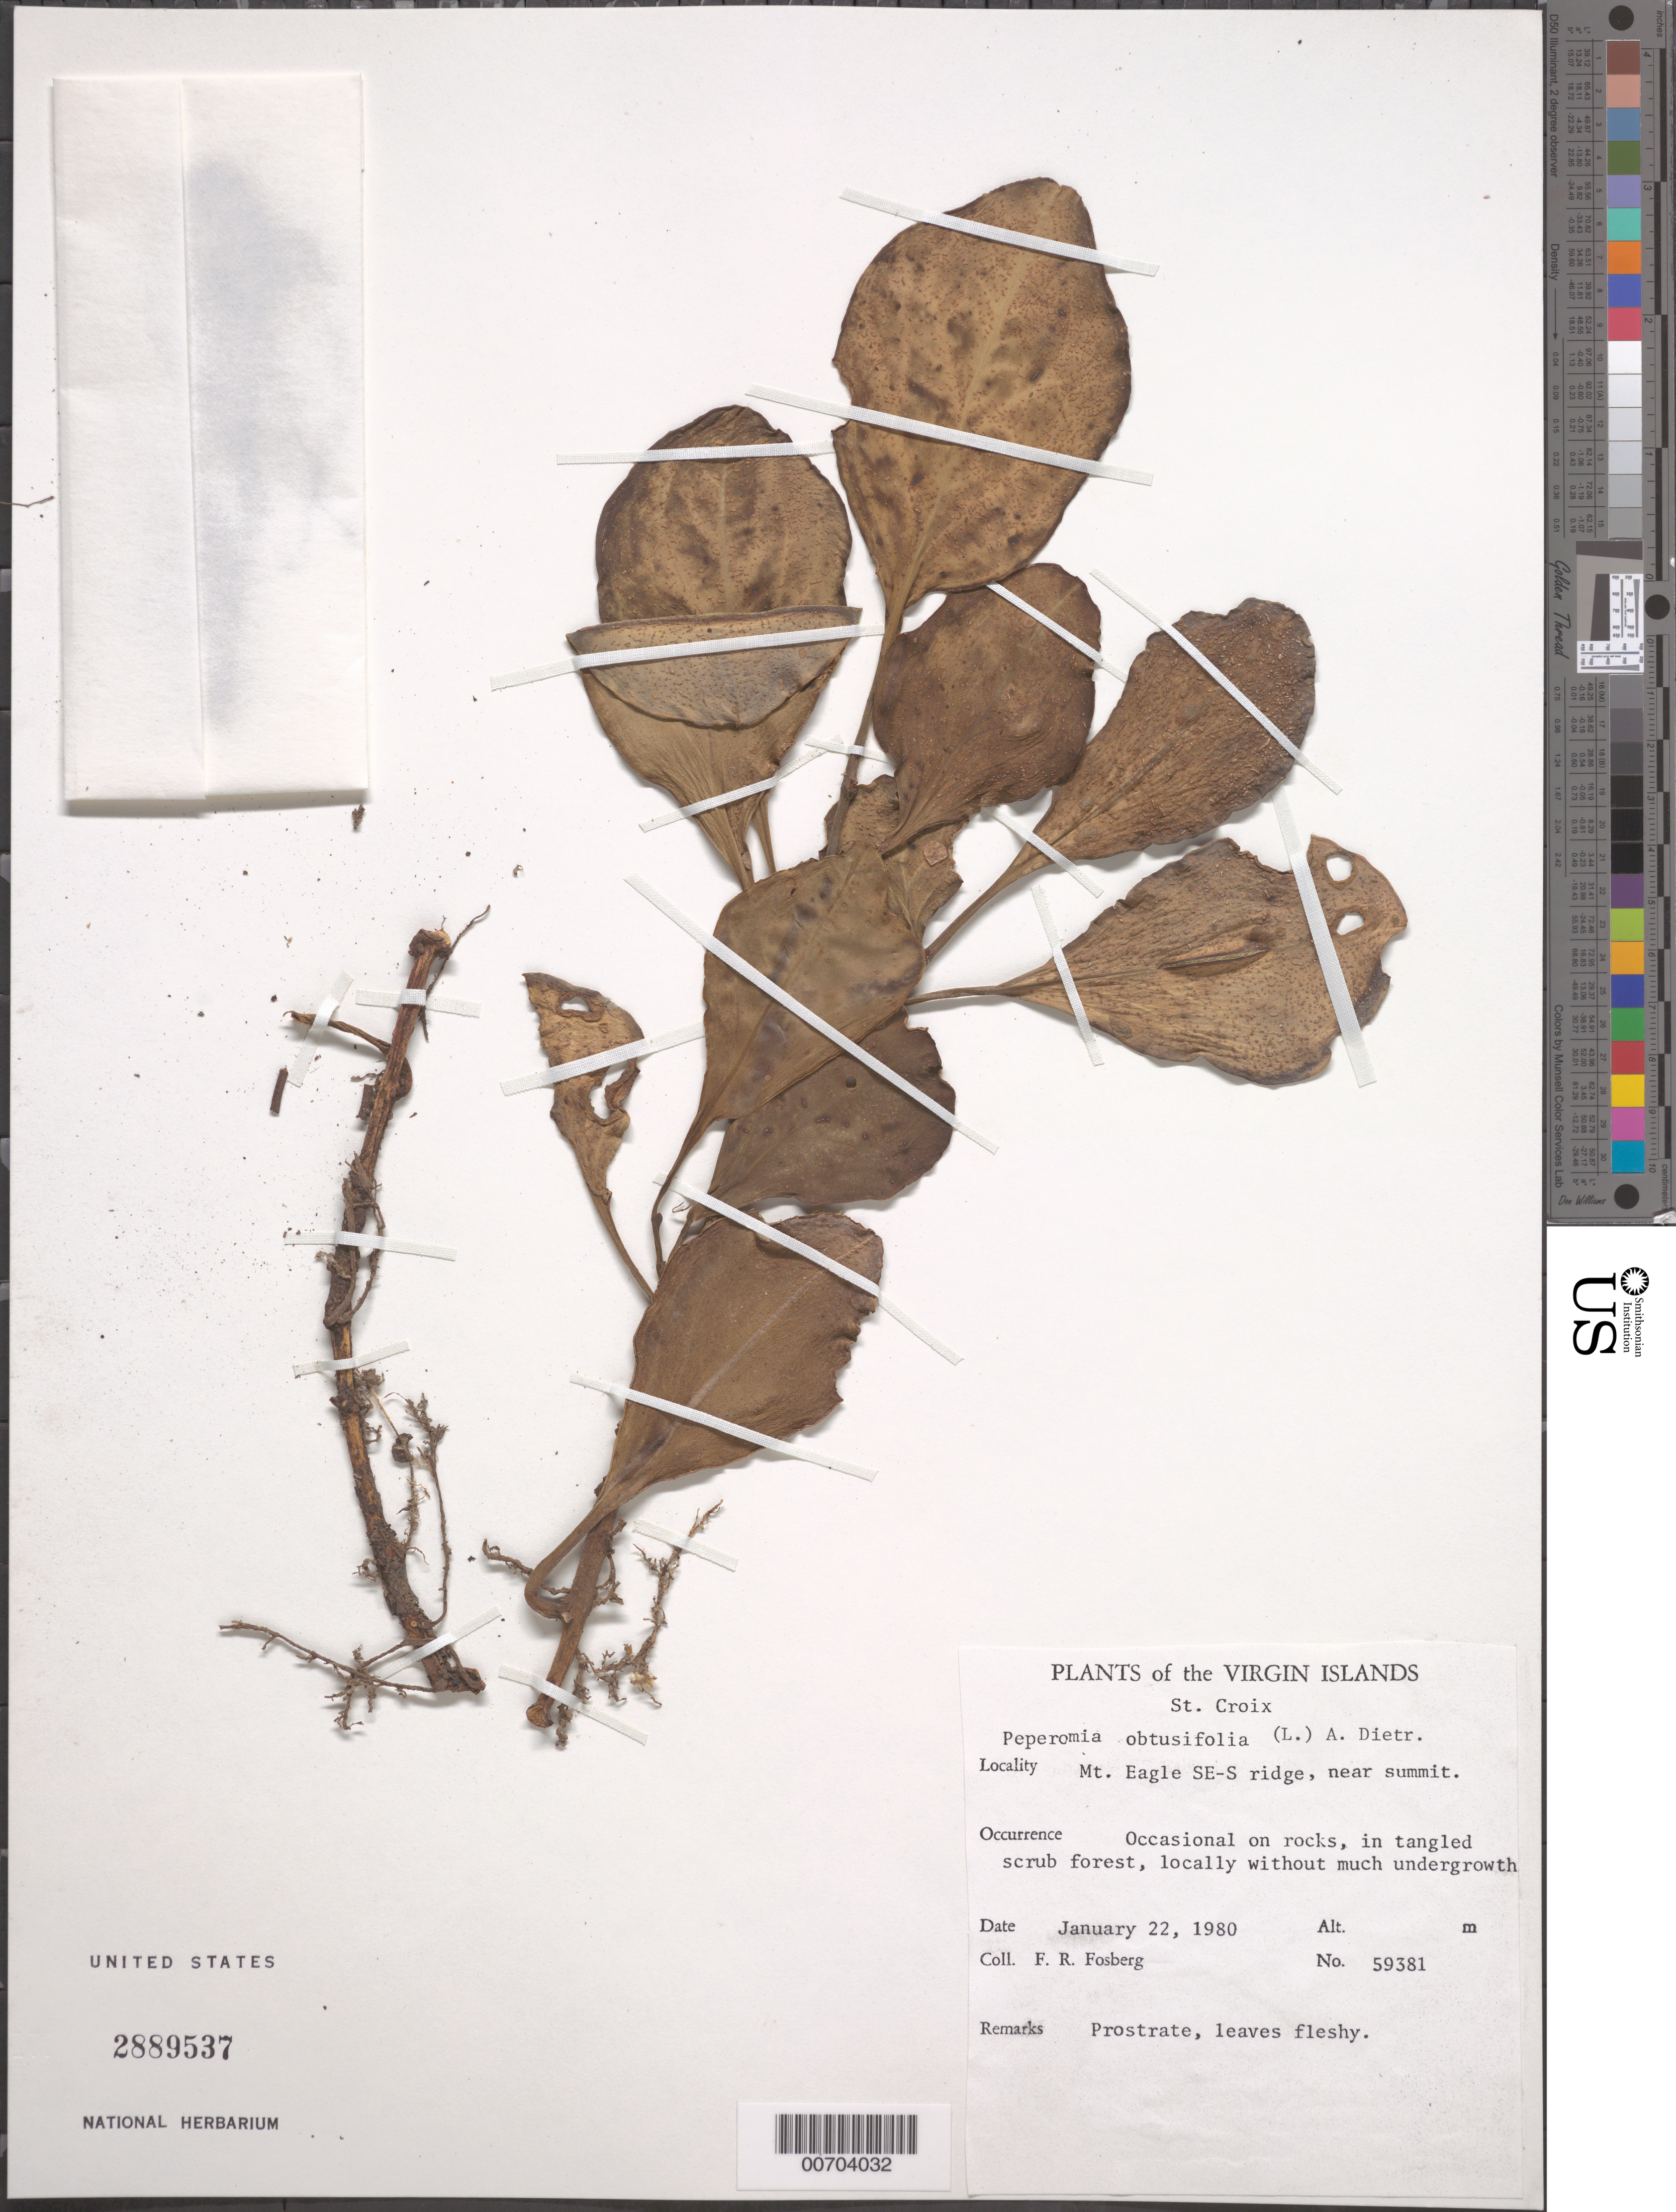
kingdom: Plantae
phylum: Tracheophyta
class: Magnoliopsida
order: Piperales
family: Piperaceae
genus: Peperomia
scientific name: Peperomia obtusifolia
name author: (L.) A. Dietr.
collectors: F. R. Fosberg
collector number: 59381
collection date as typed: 22 Jan 1980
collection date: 1980-01-22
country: U.S. Virgin Islands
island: St. Croix Island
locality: Mt. Eagle SE-S ridge, near summit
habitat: On rocks, in tangled scrub forest, locally without much undergrowth.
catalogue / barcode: US 2889537